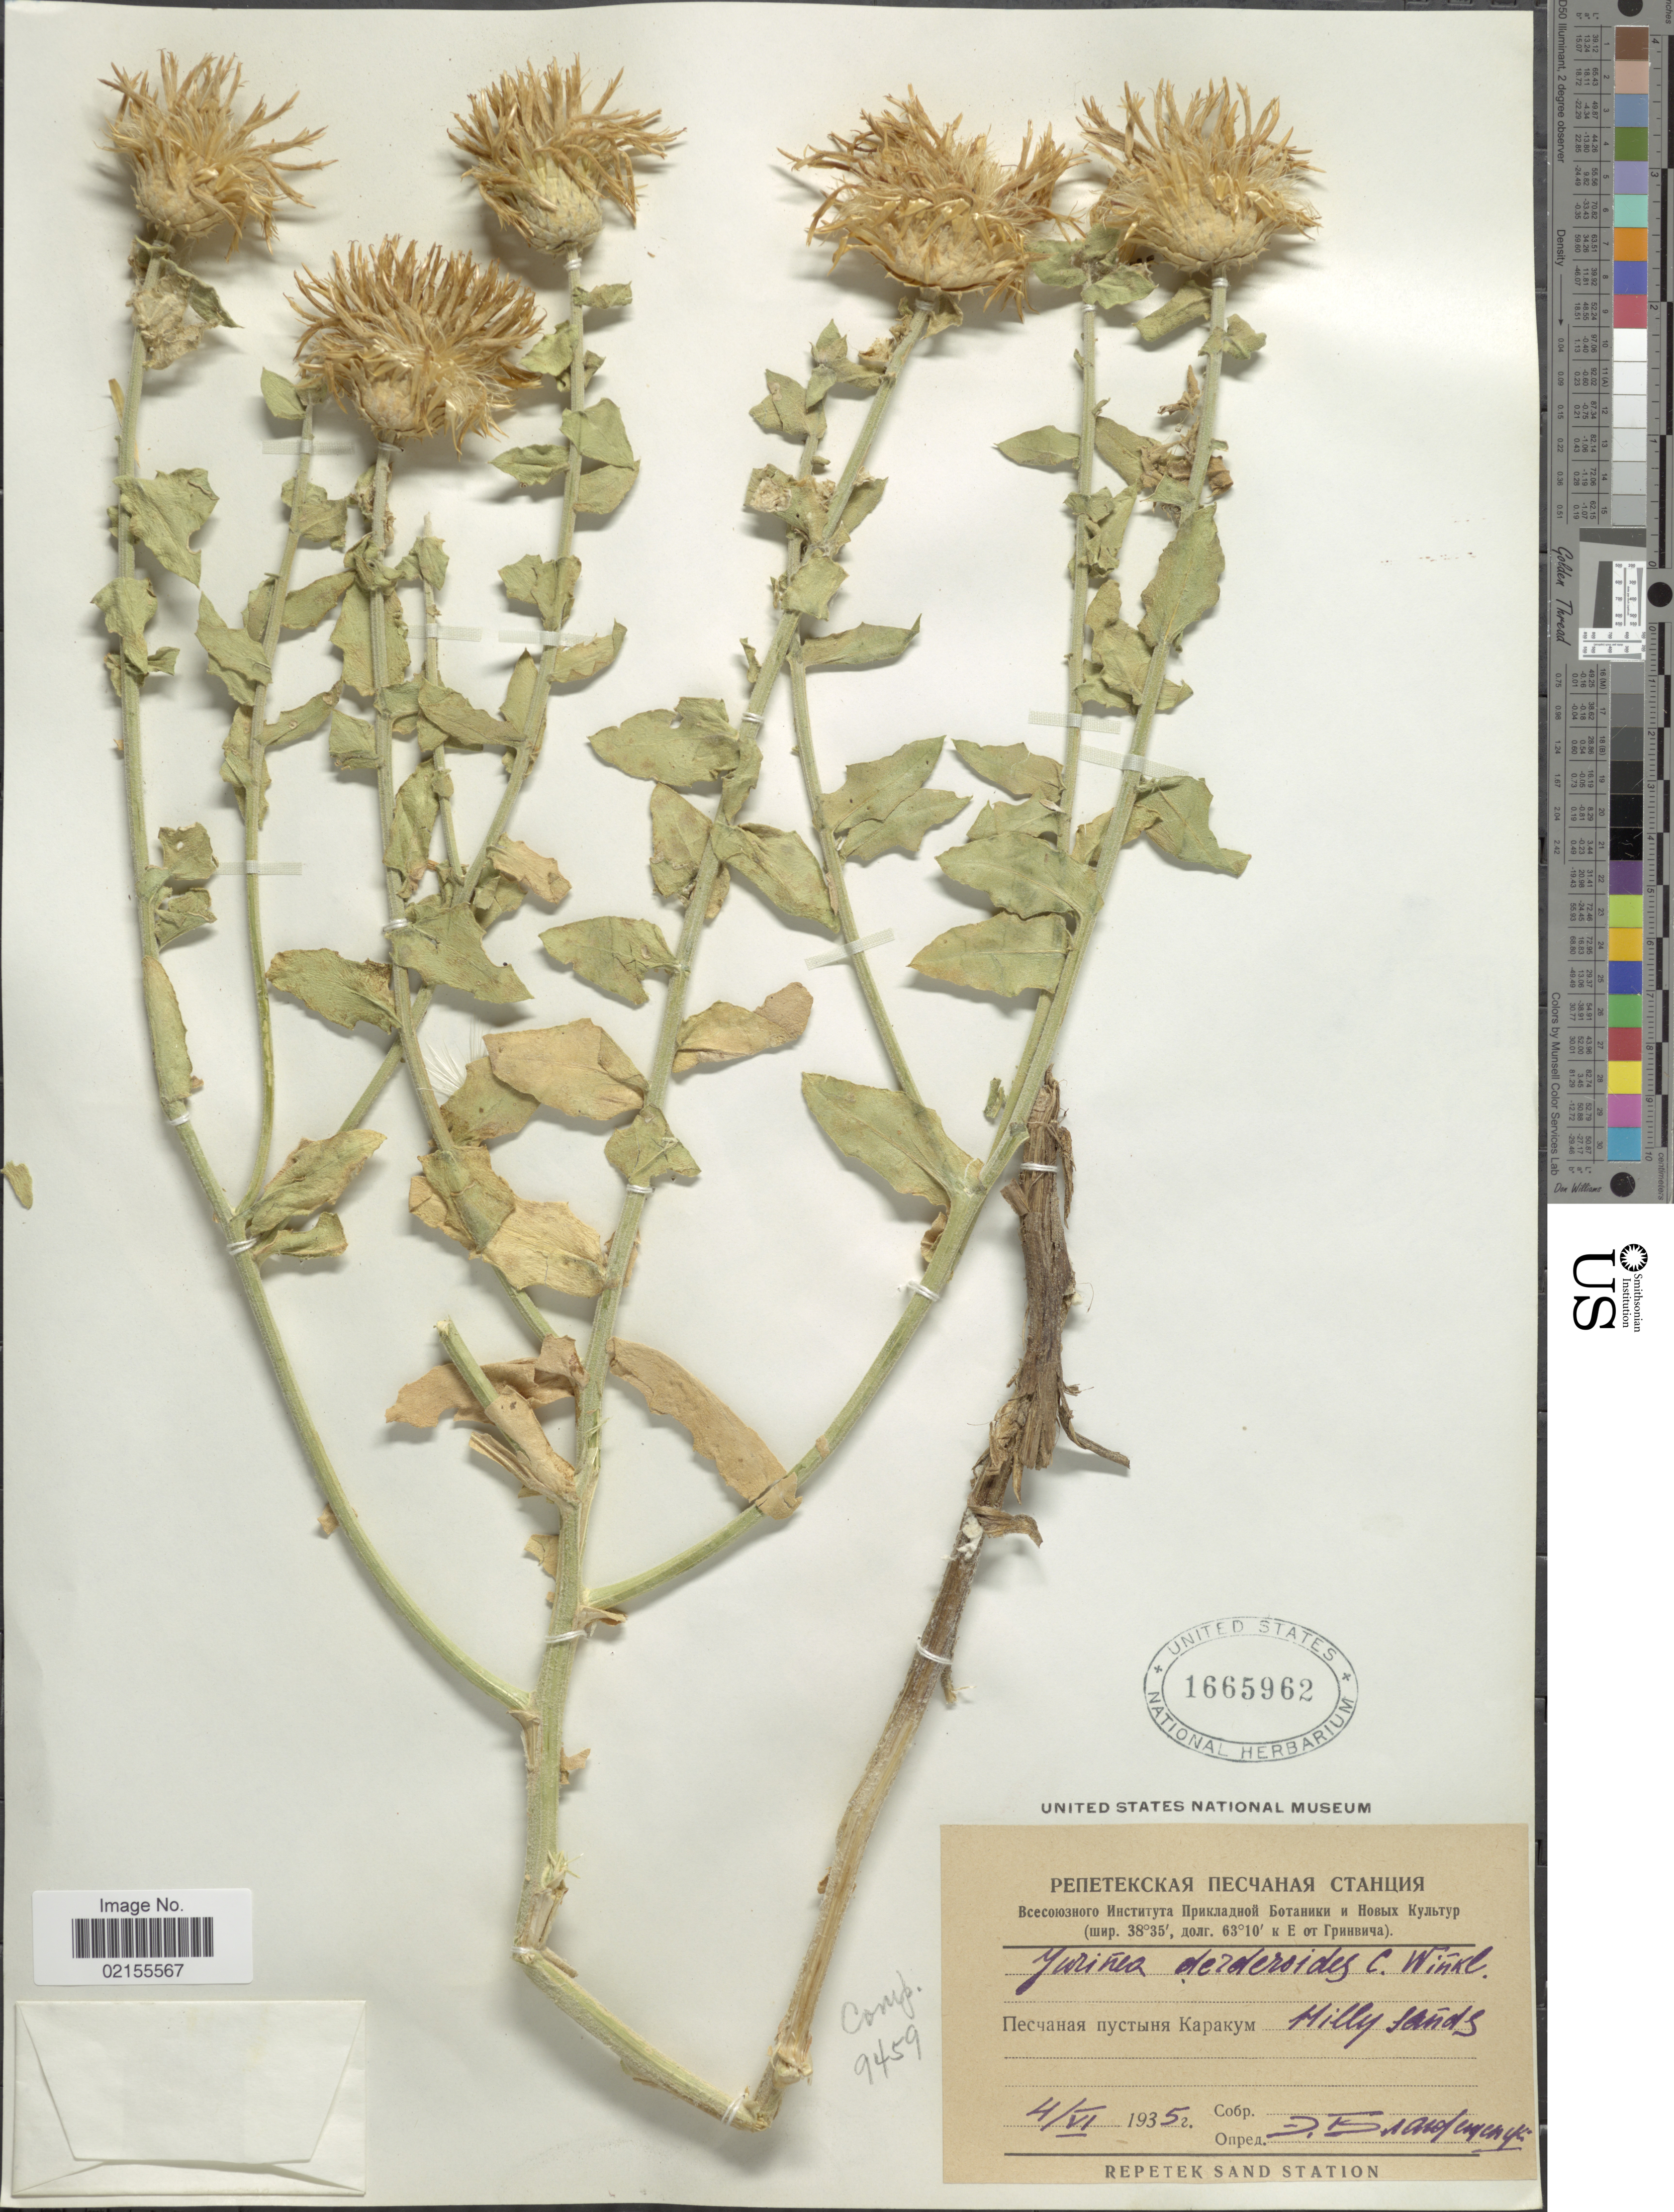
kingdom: Plantae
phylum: Tracheophyta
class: Magnoliopsida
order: Asterales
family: Asteraceae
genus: Jurinea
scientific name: Jurinea derderioides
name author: C. Winkl.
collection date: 1935-06-04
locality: [interpreted], Repetek Sand Station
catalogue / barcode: US 1665962